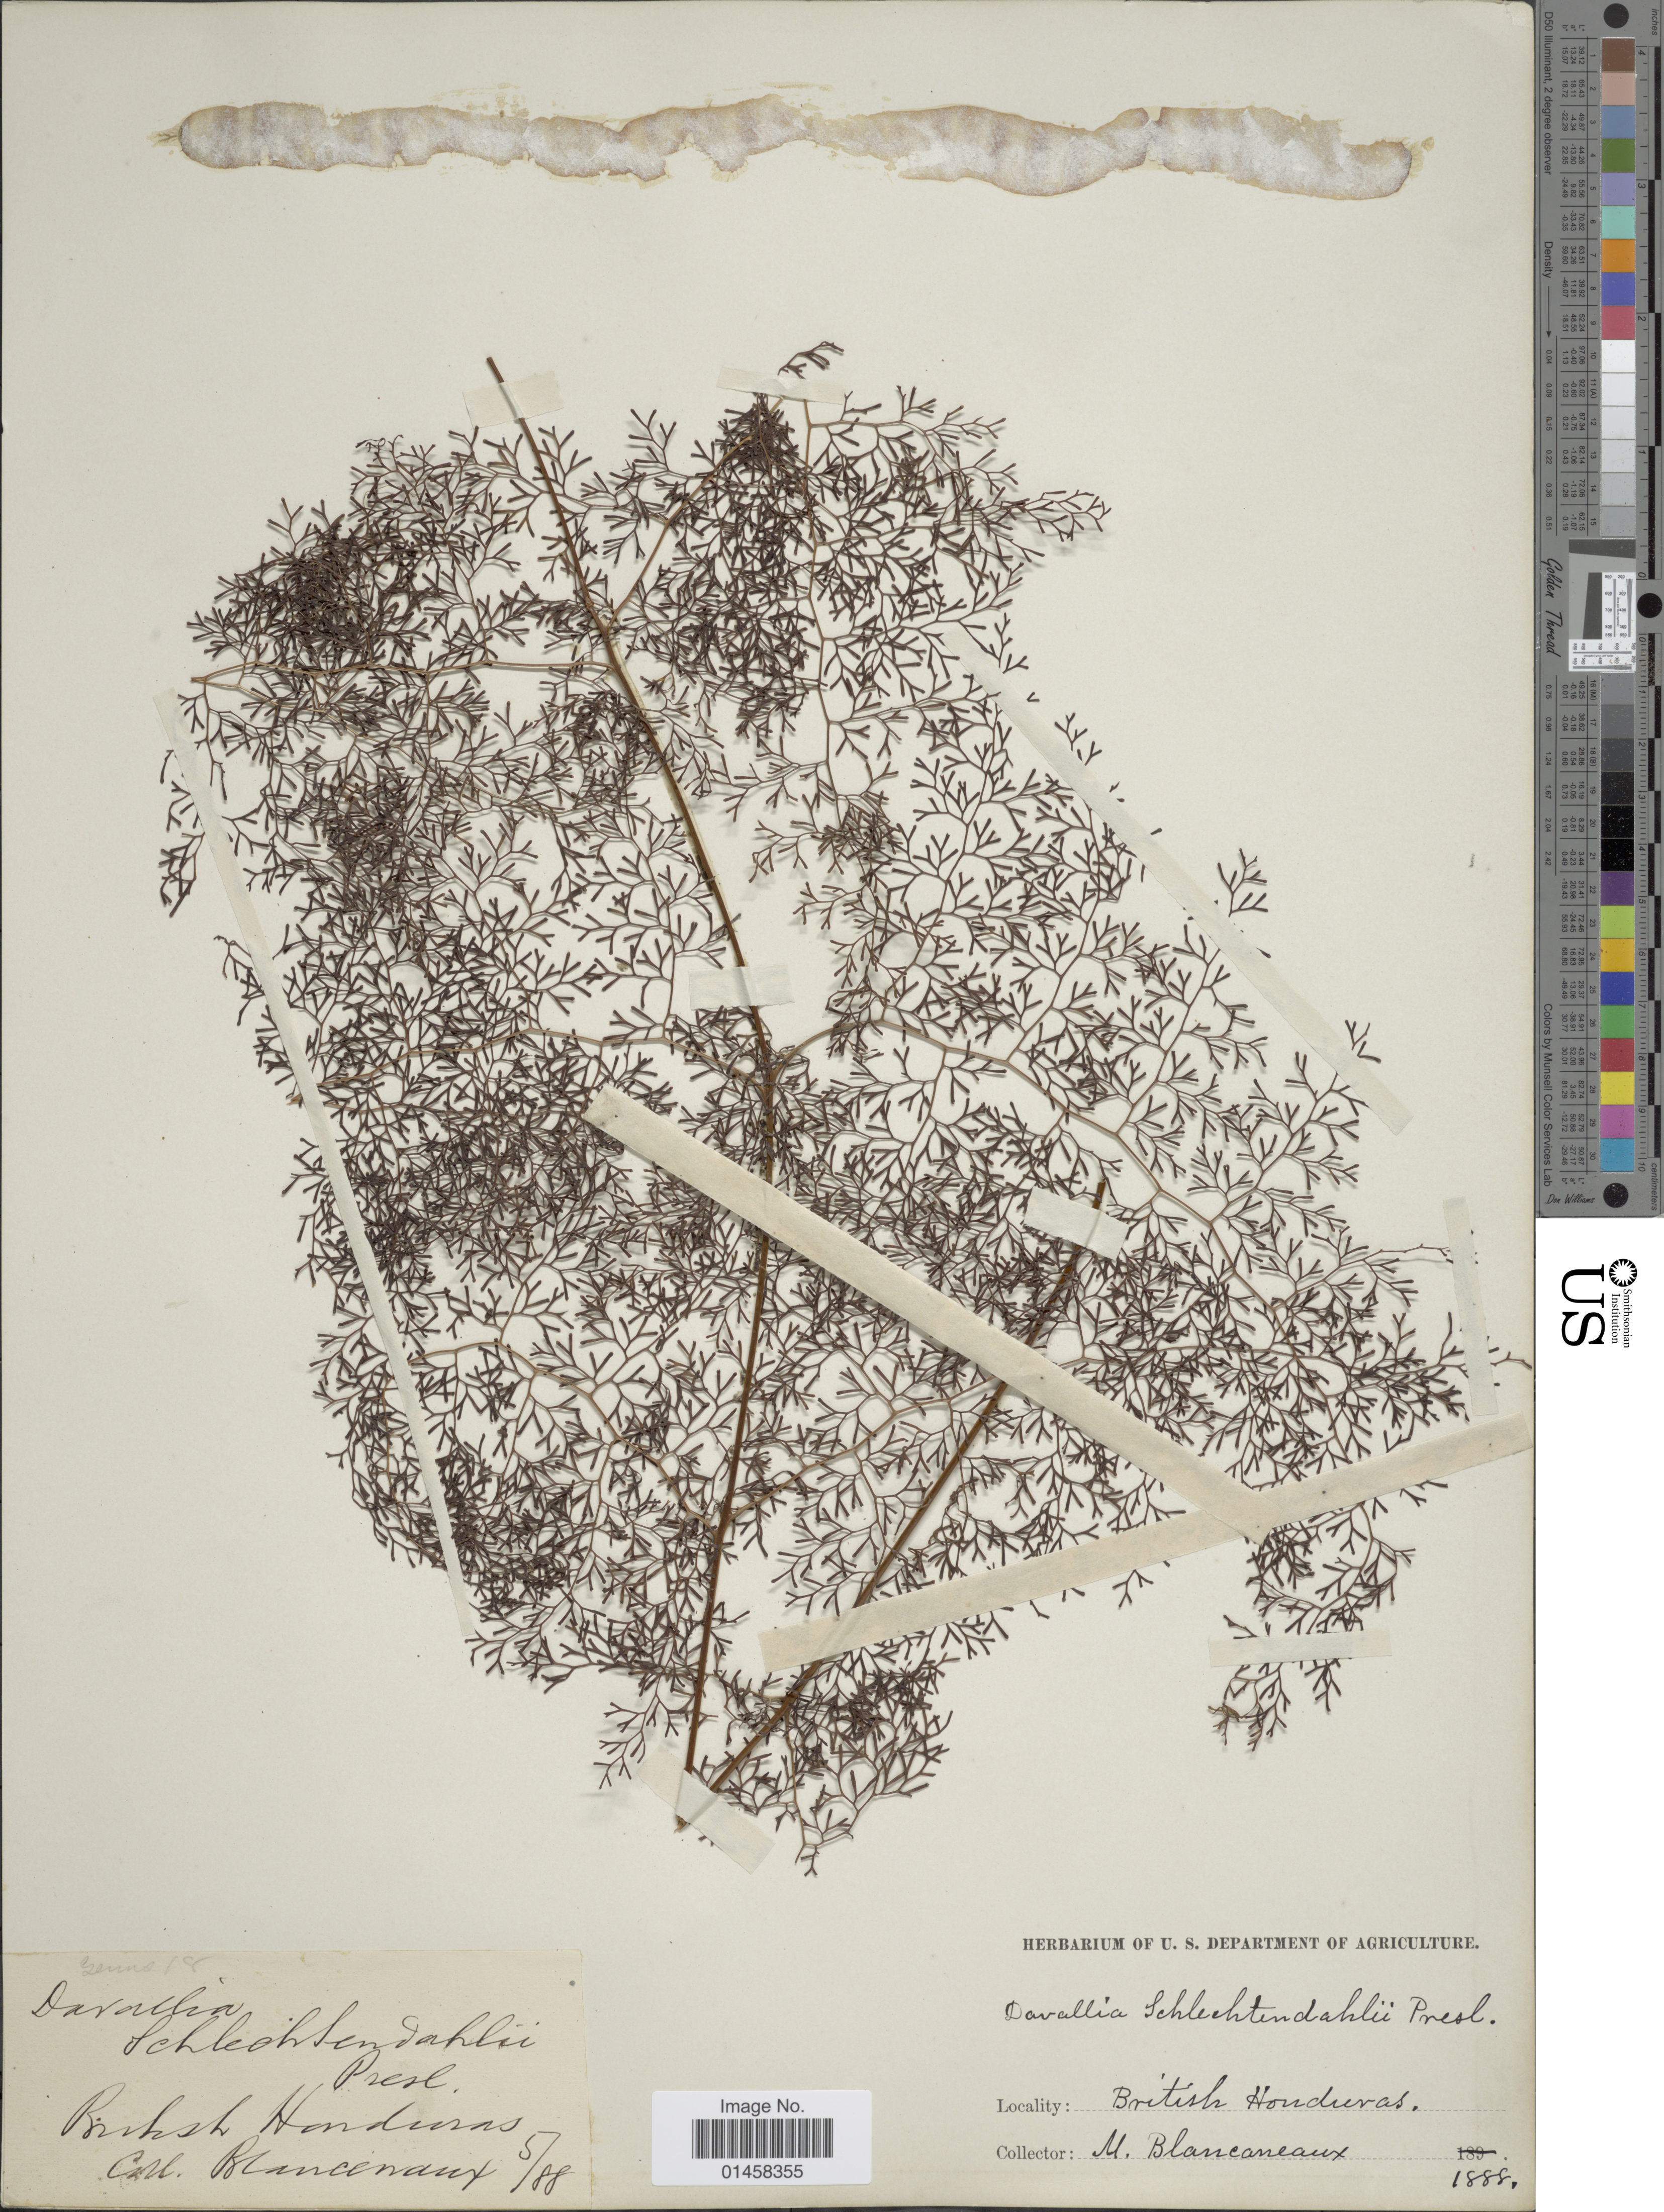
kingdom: Plantae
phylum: Tracheophyta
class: Polypodiopsida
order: Polypodiales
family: Lindsaeaceae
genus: Odontosoria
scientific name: Odontosoria schlechtendalii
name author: (C. Presl) C. Chr.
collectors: M. Blancaneaux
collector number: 1888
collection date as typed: Transcribed d/m/y: /5/88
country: Belize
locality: British Honduras